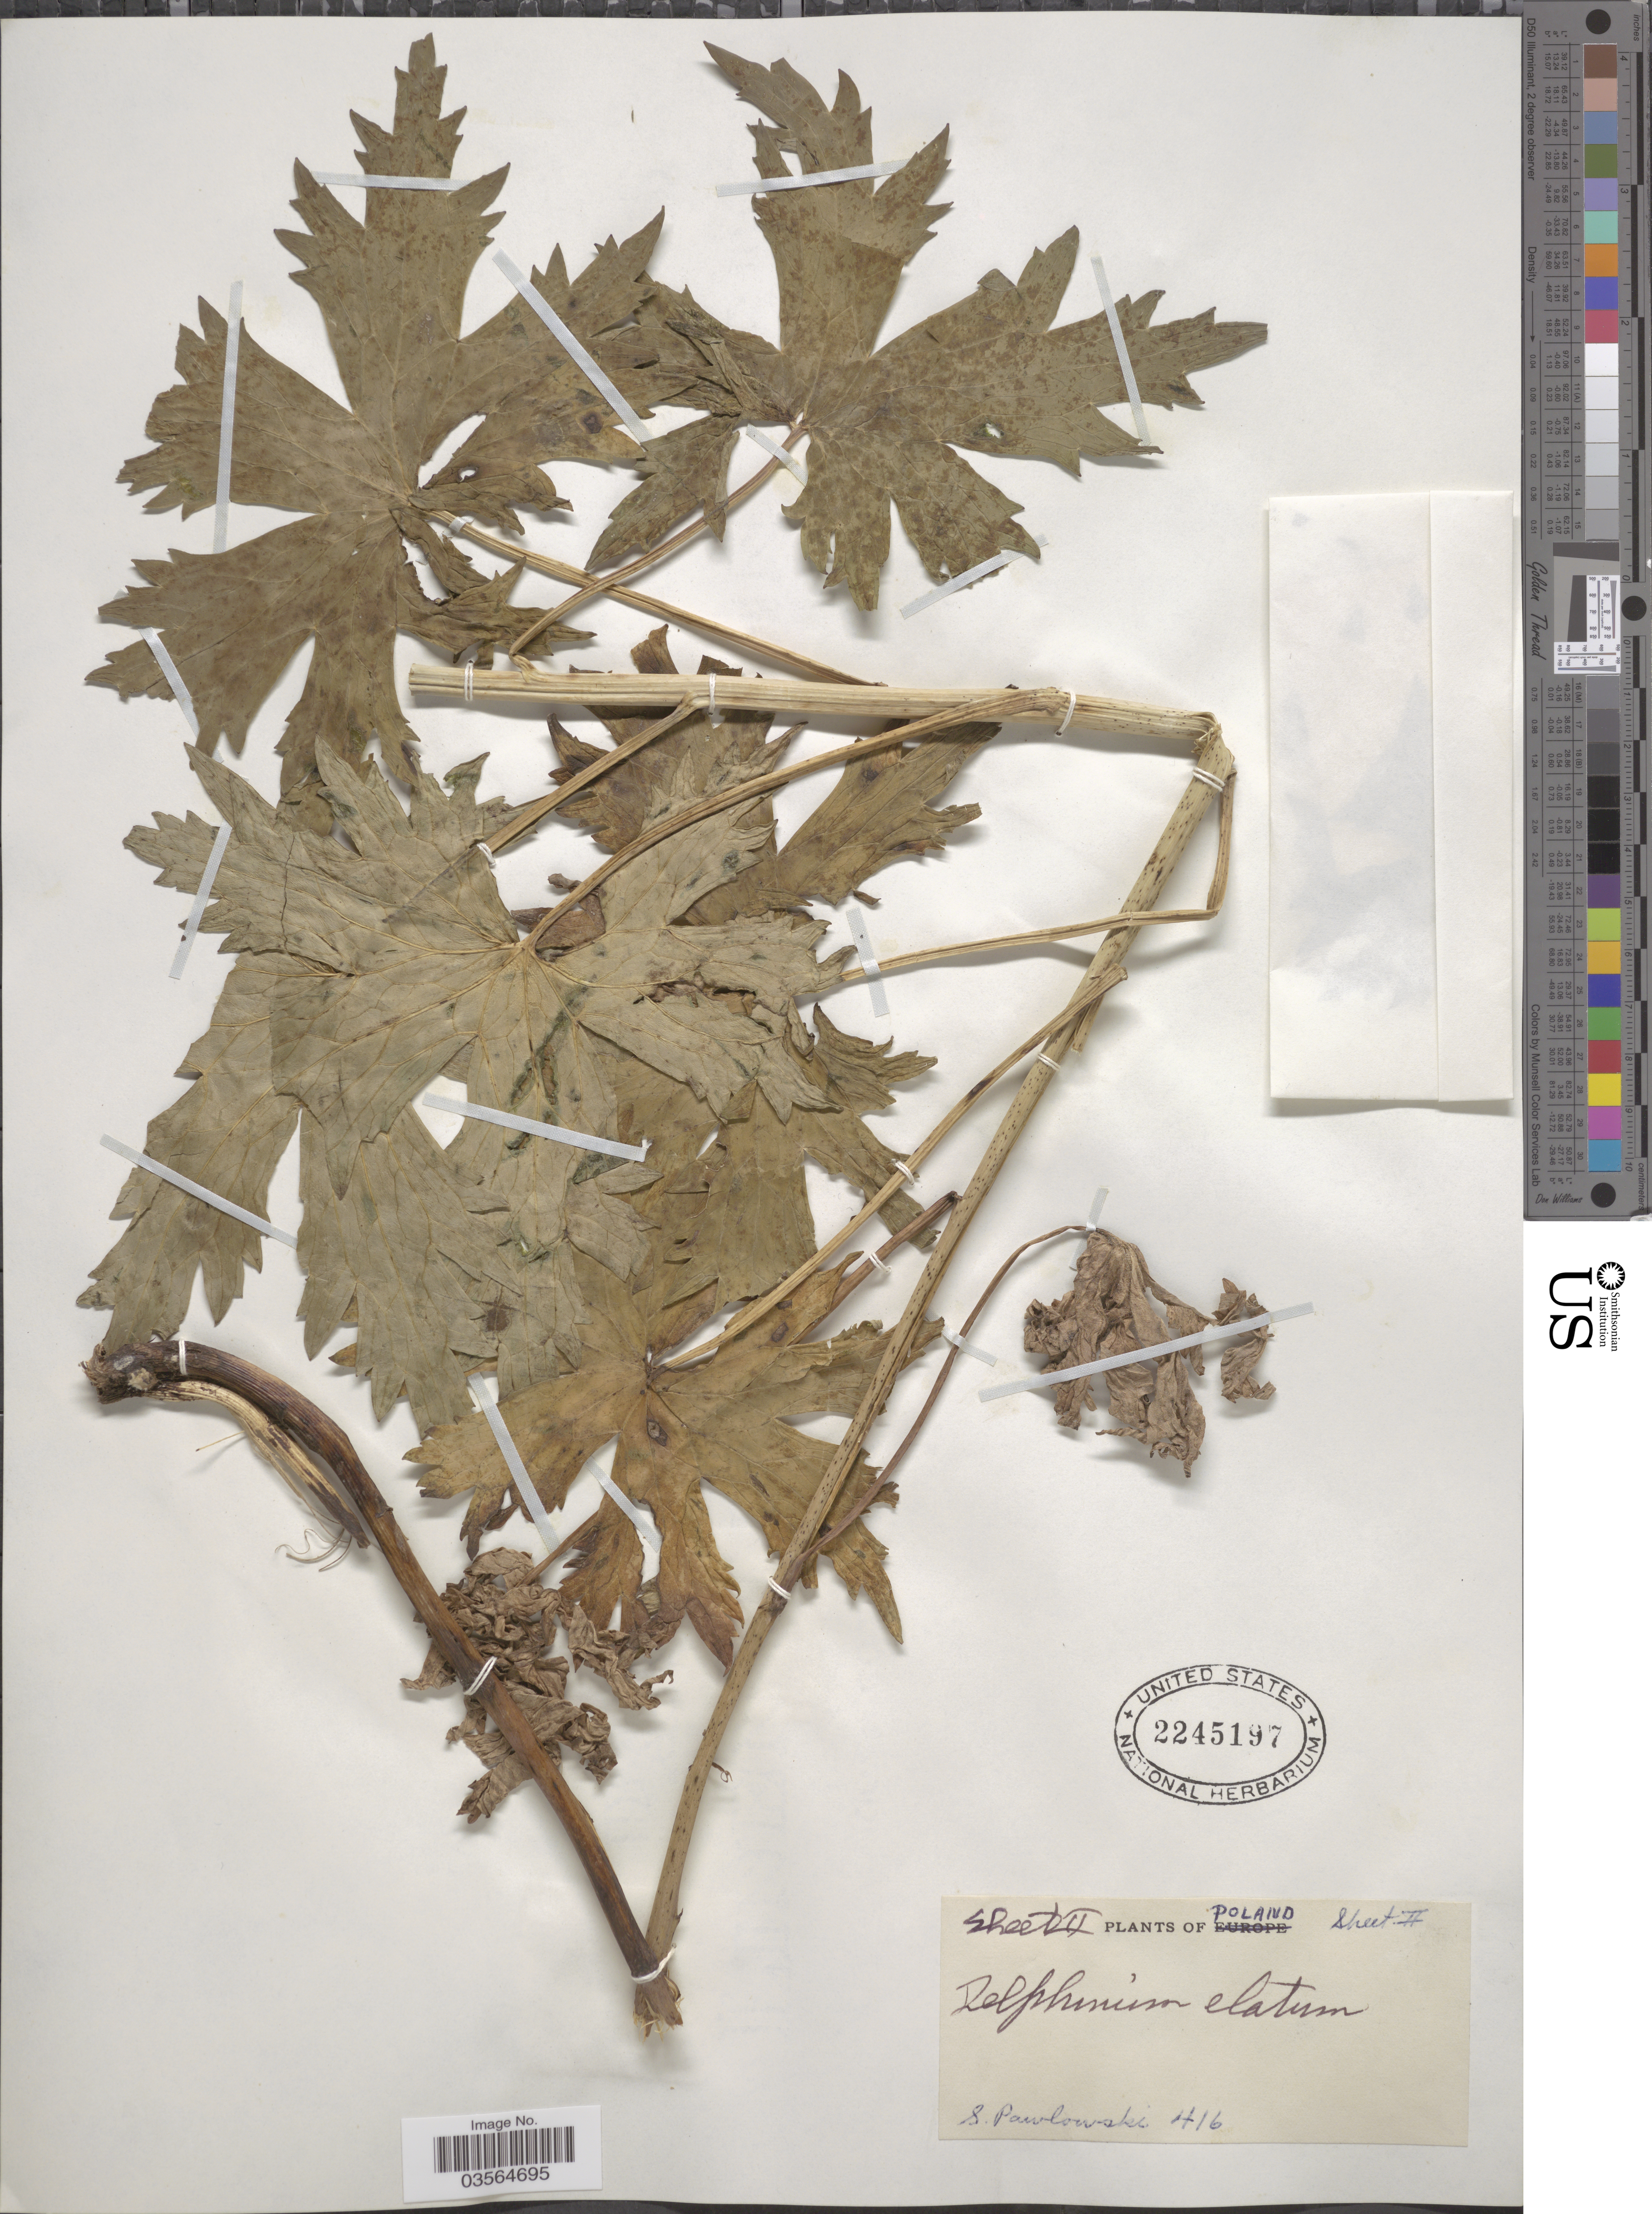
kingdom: Plantae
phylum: Tracheophyta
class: Magnoliopsida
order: Ranunculales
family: Ranunculaceae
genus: Delphinium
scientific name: Delphinium elatum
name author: L.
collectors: S. Pawlowski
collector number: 416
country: Poland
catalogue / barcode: US 2245197